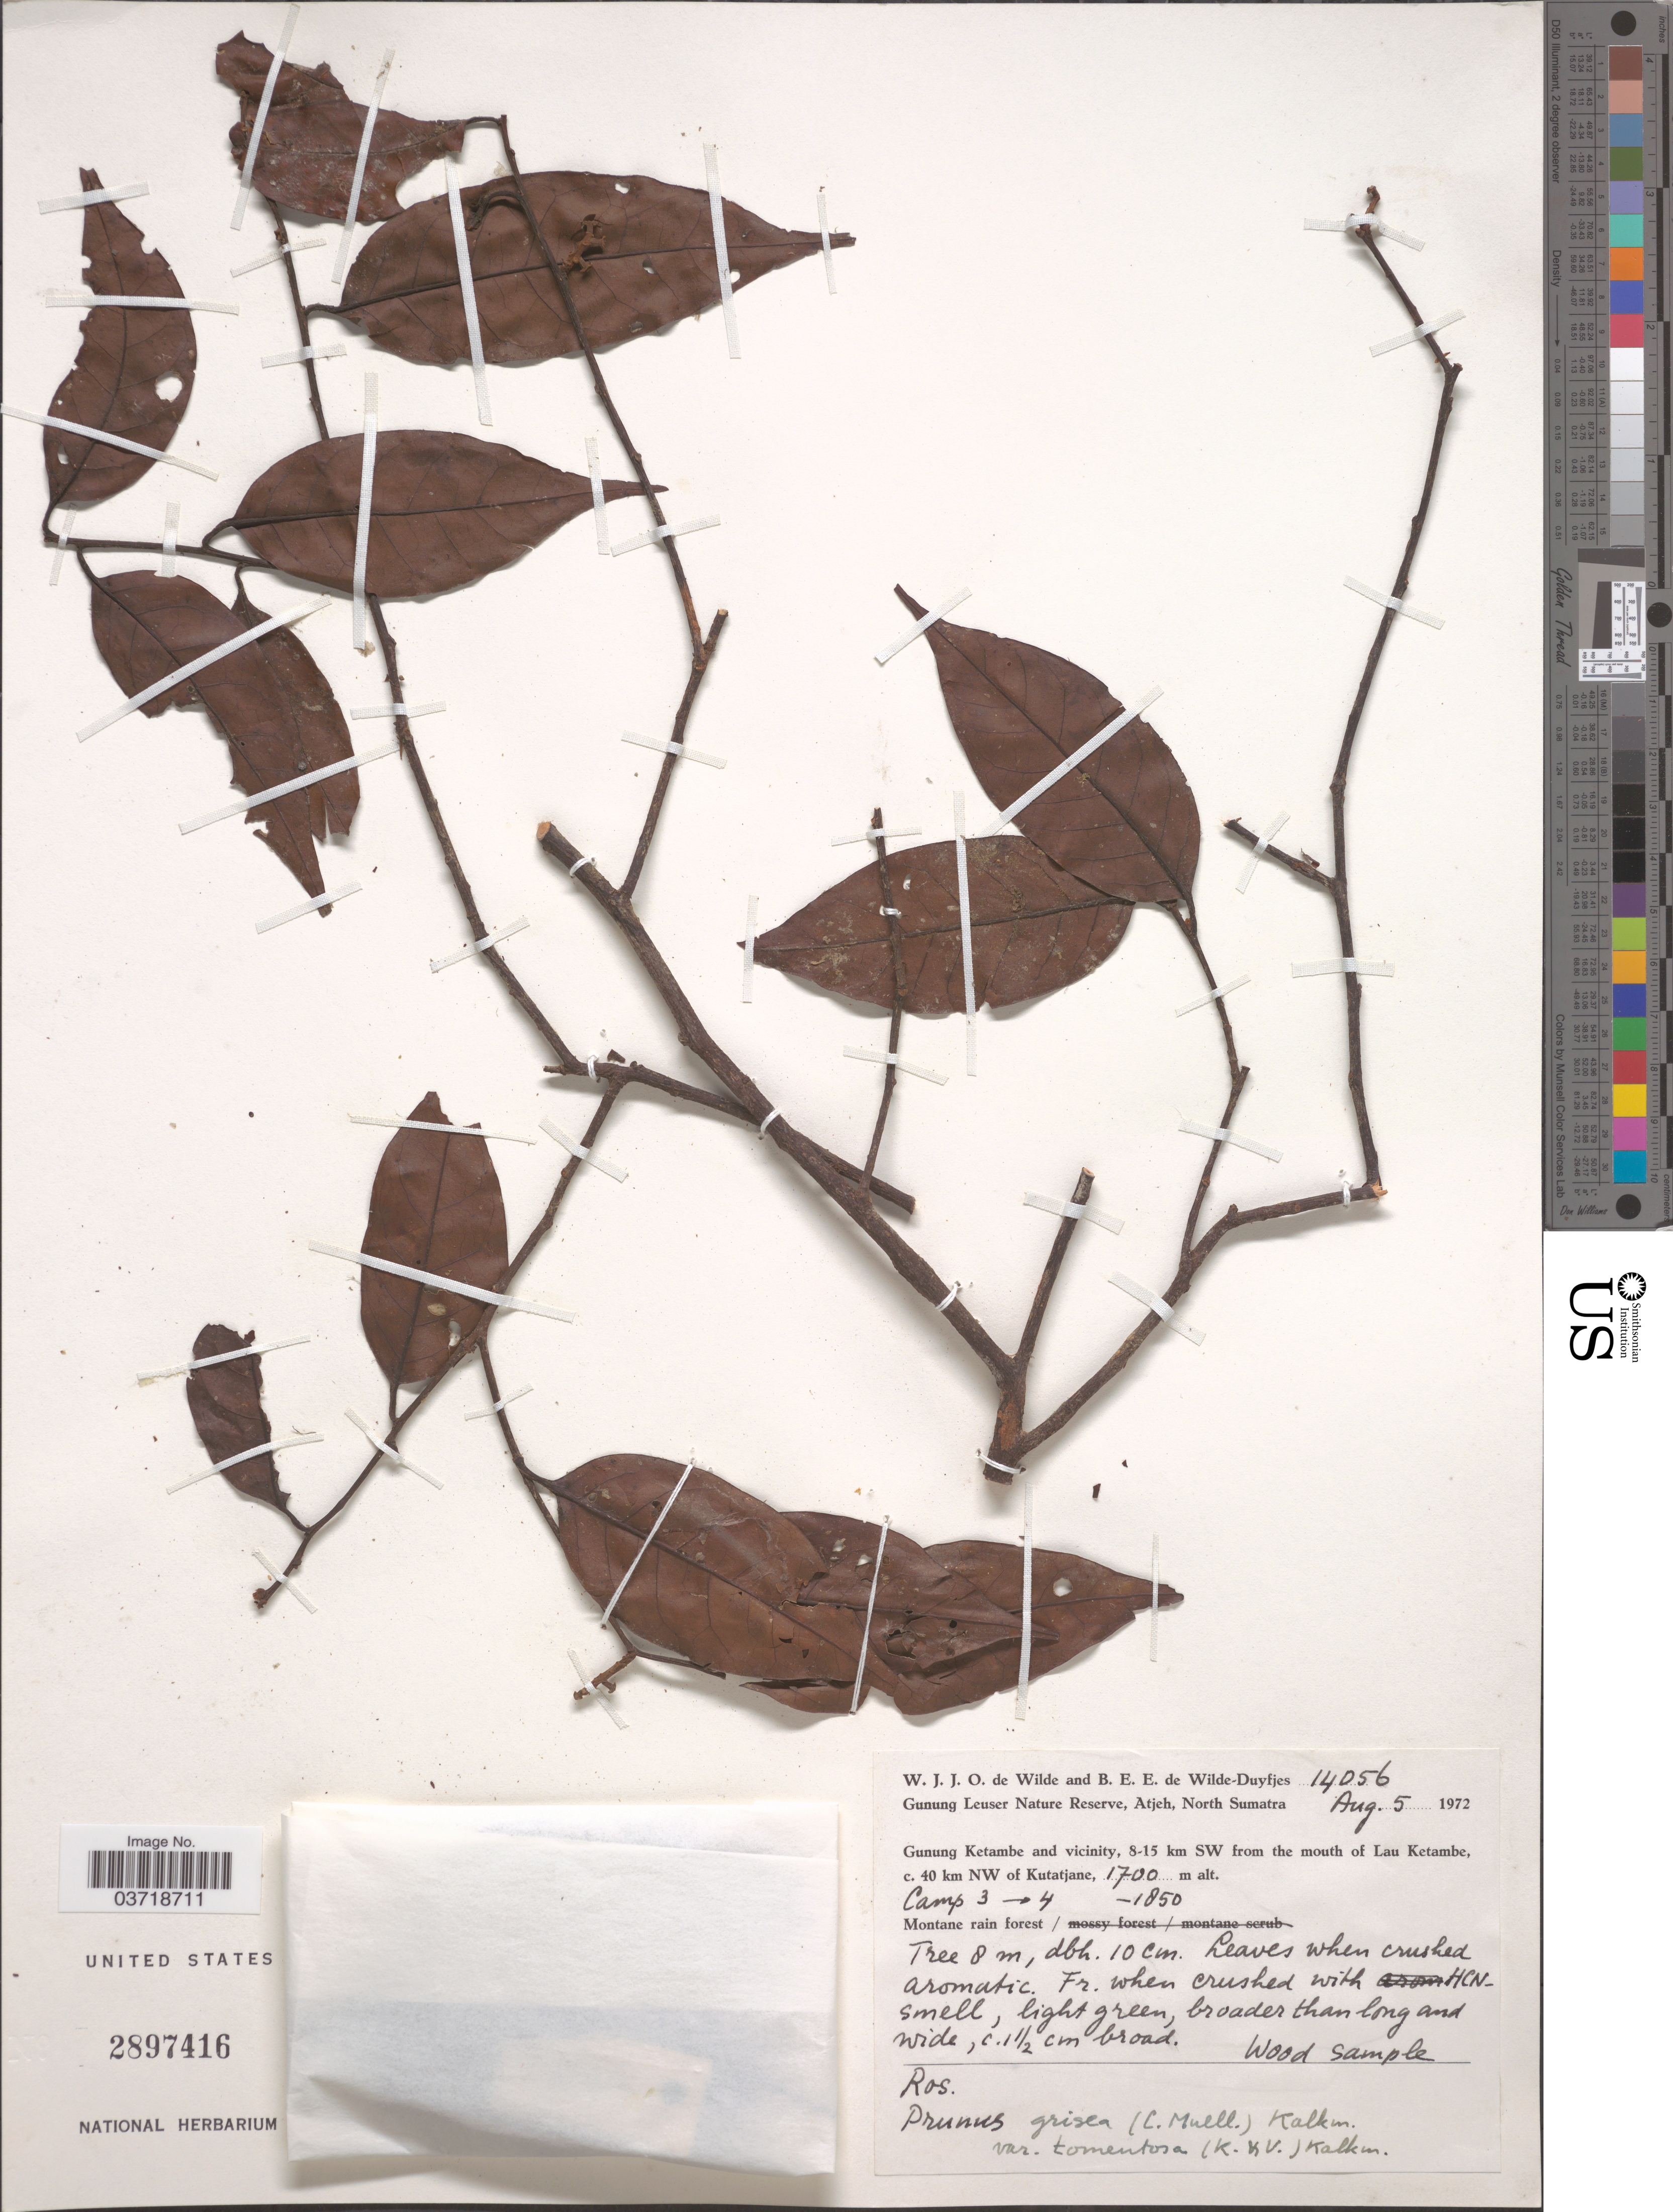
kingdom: Plantae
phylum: Tracheophyta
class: Magnoliopsida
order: Rosales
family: Rosaceae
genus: Prunus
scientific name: Prunus grisea var. tomentosa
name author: (Koord. & Valeton) Kalkman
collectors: W. J. de Wilde & B. E. de Wilde-Duyfjes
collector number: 14056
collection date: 1972-08-05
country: Indonesia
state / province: Sumatra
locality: Gunung Leuser Nature Reserve, Atjeh, North Sumatra. Gunung Ketambe and vicinity, 8-15 km SW from the mouth of Lau Ketambe, c. 40 km NW of Kutatjane. Camp 3 → 4.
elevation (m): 1700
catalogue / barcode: US 2897416